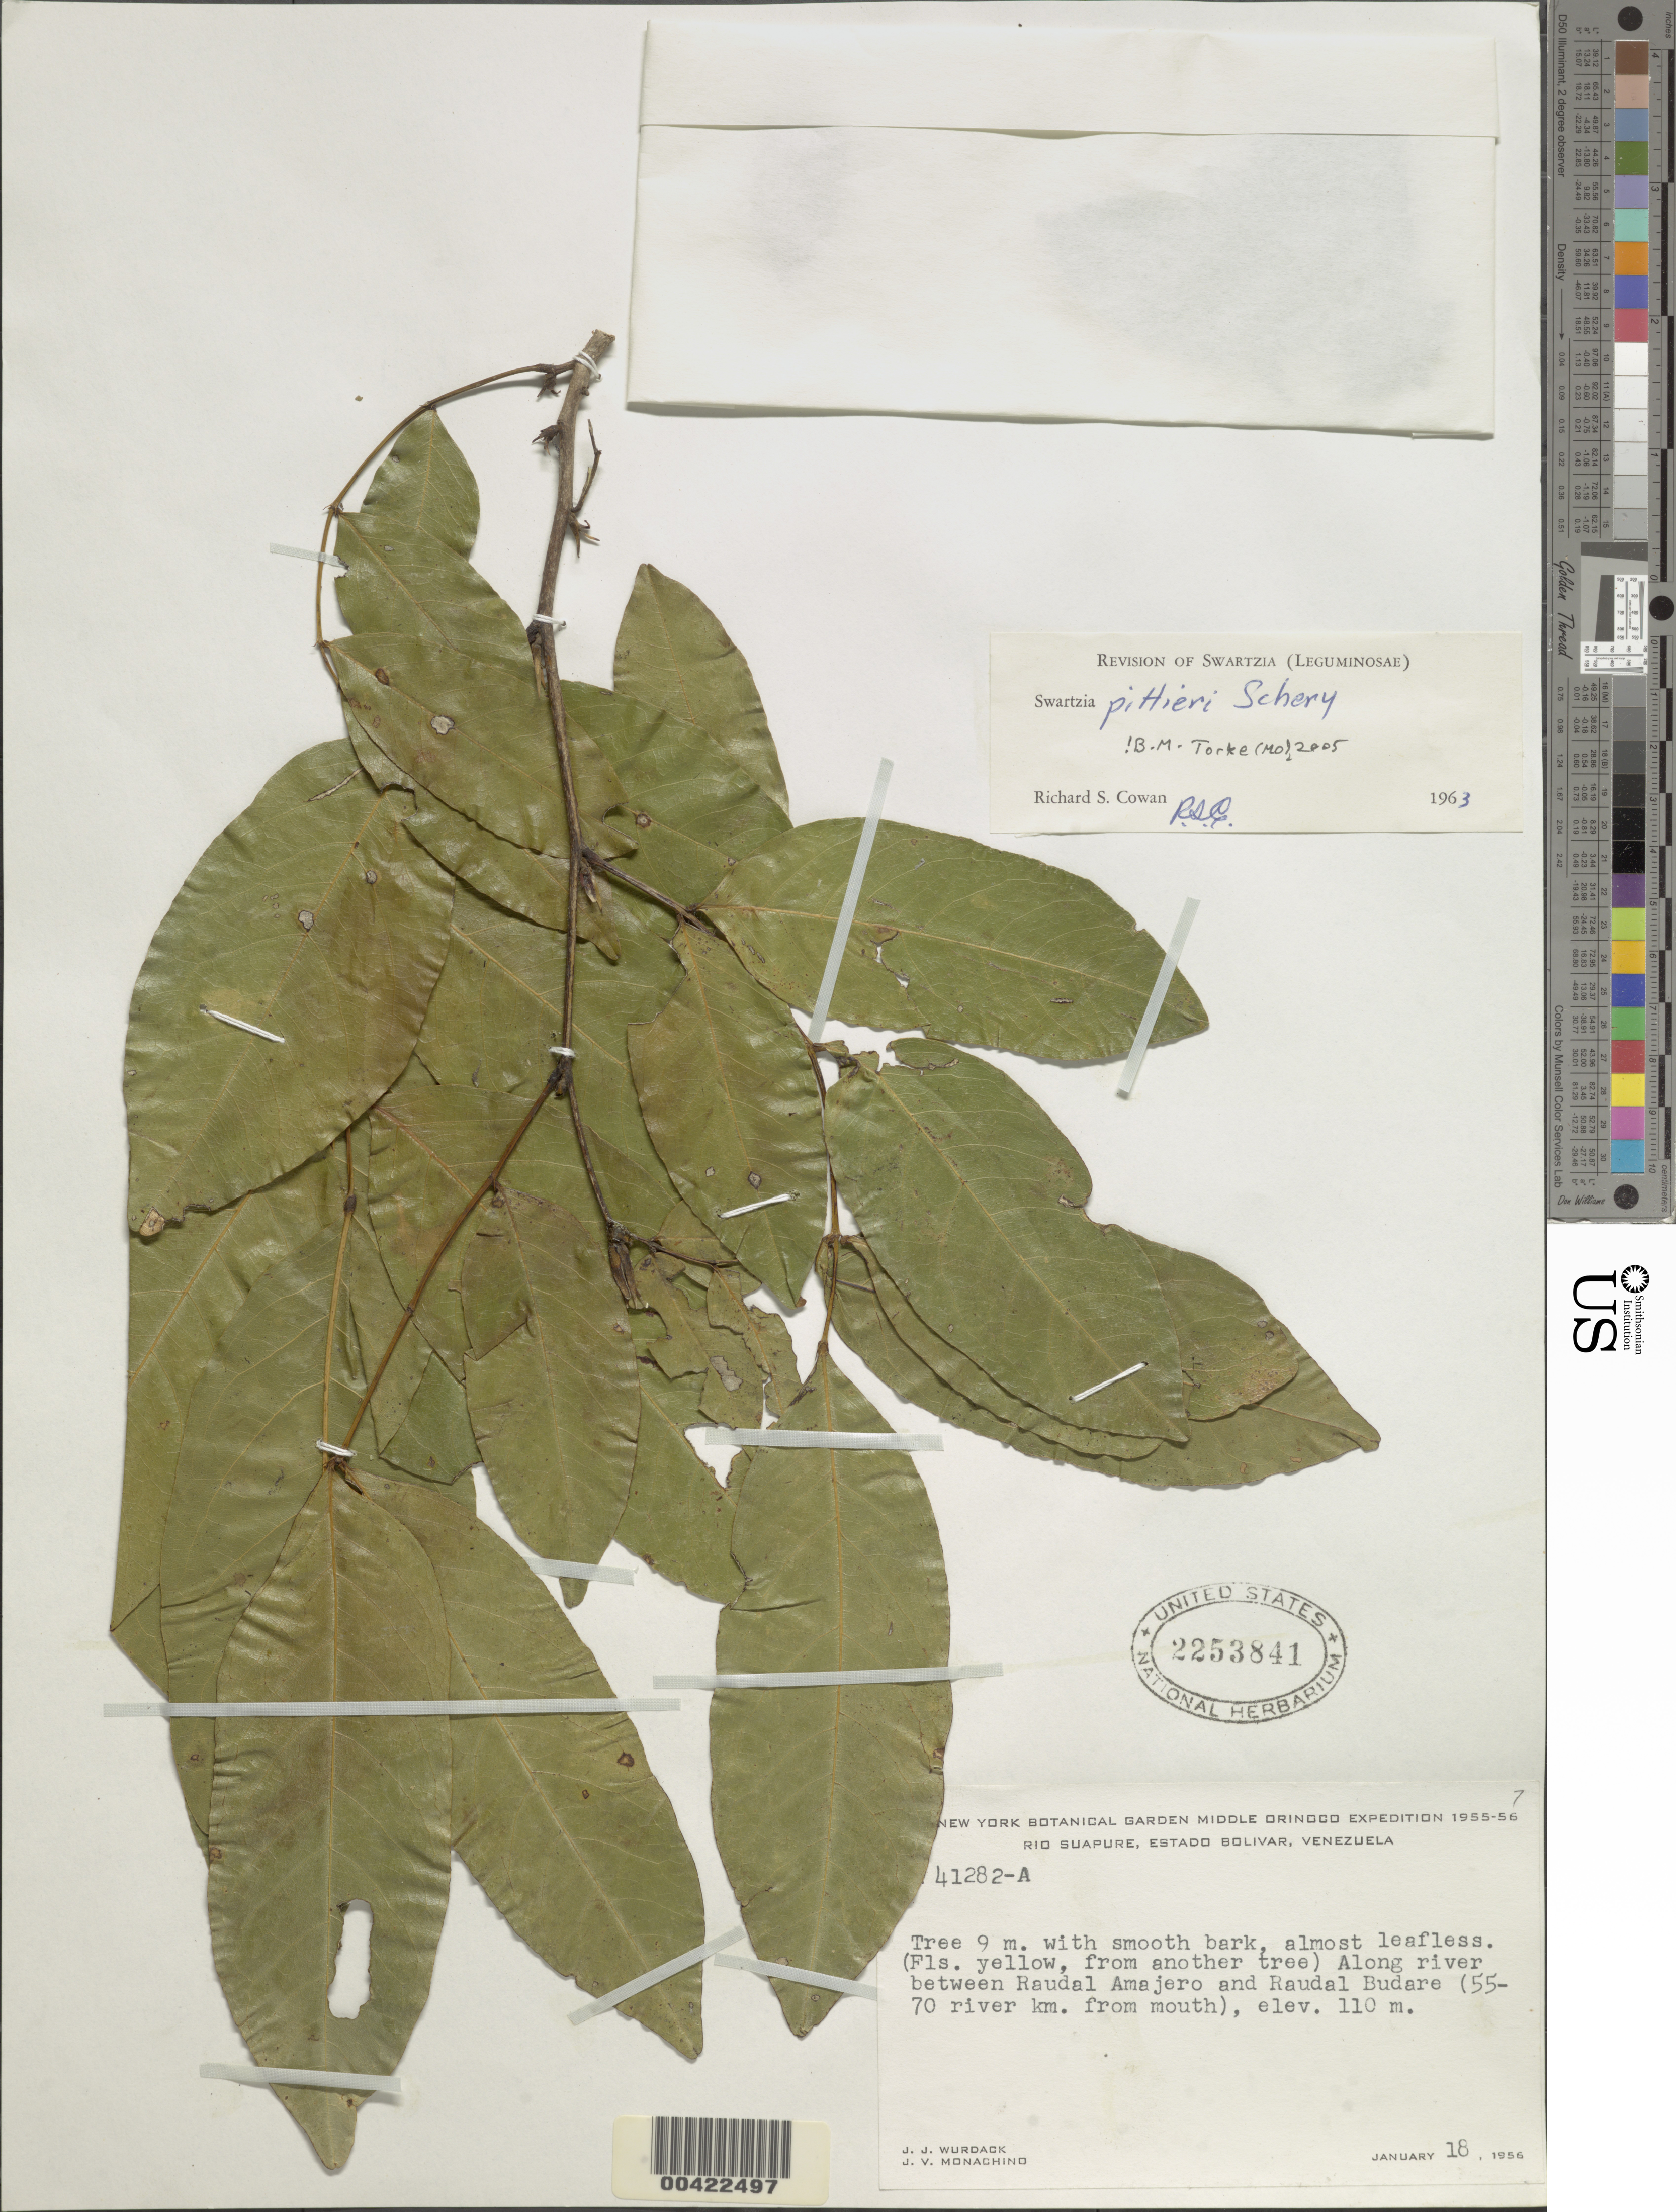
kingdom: Plantae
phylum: Tracheophyta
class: Magnoliopsida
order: Fabales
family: Fabaceae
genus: Swartzia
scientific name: Swartzia pittieri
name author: Schery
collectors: J. J. Wurdack & J. V. Monachino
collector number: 41282-a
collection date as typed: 18 Jan 1956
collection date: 1956-01-18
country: Venezuela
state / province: Bolivar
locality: Raudal amajero and raudal budare (55 - 70 miles from mouth), along river between; rio surapuare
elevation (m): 110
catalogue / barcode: US 2253841